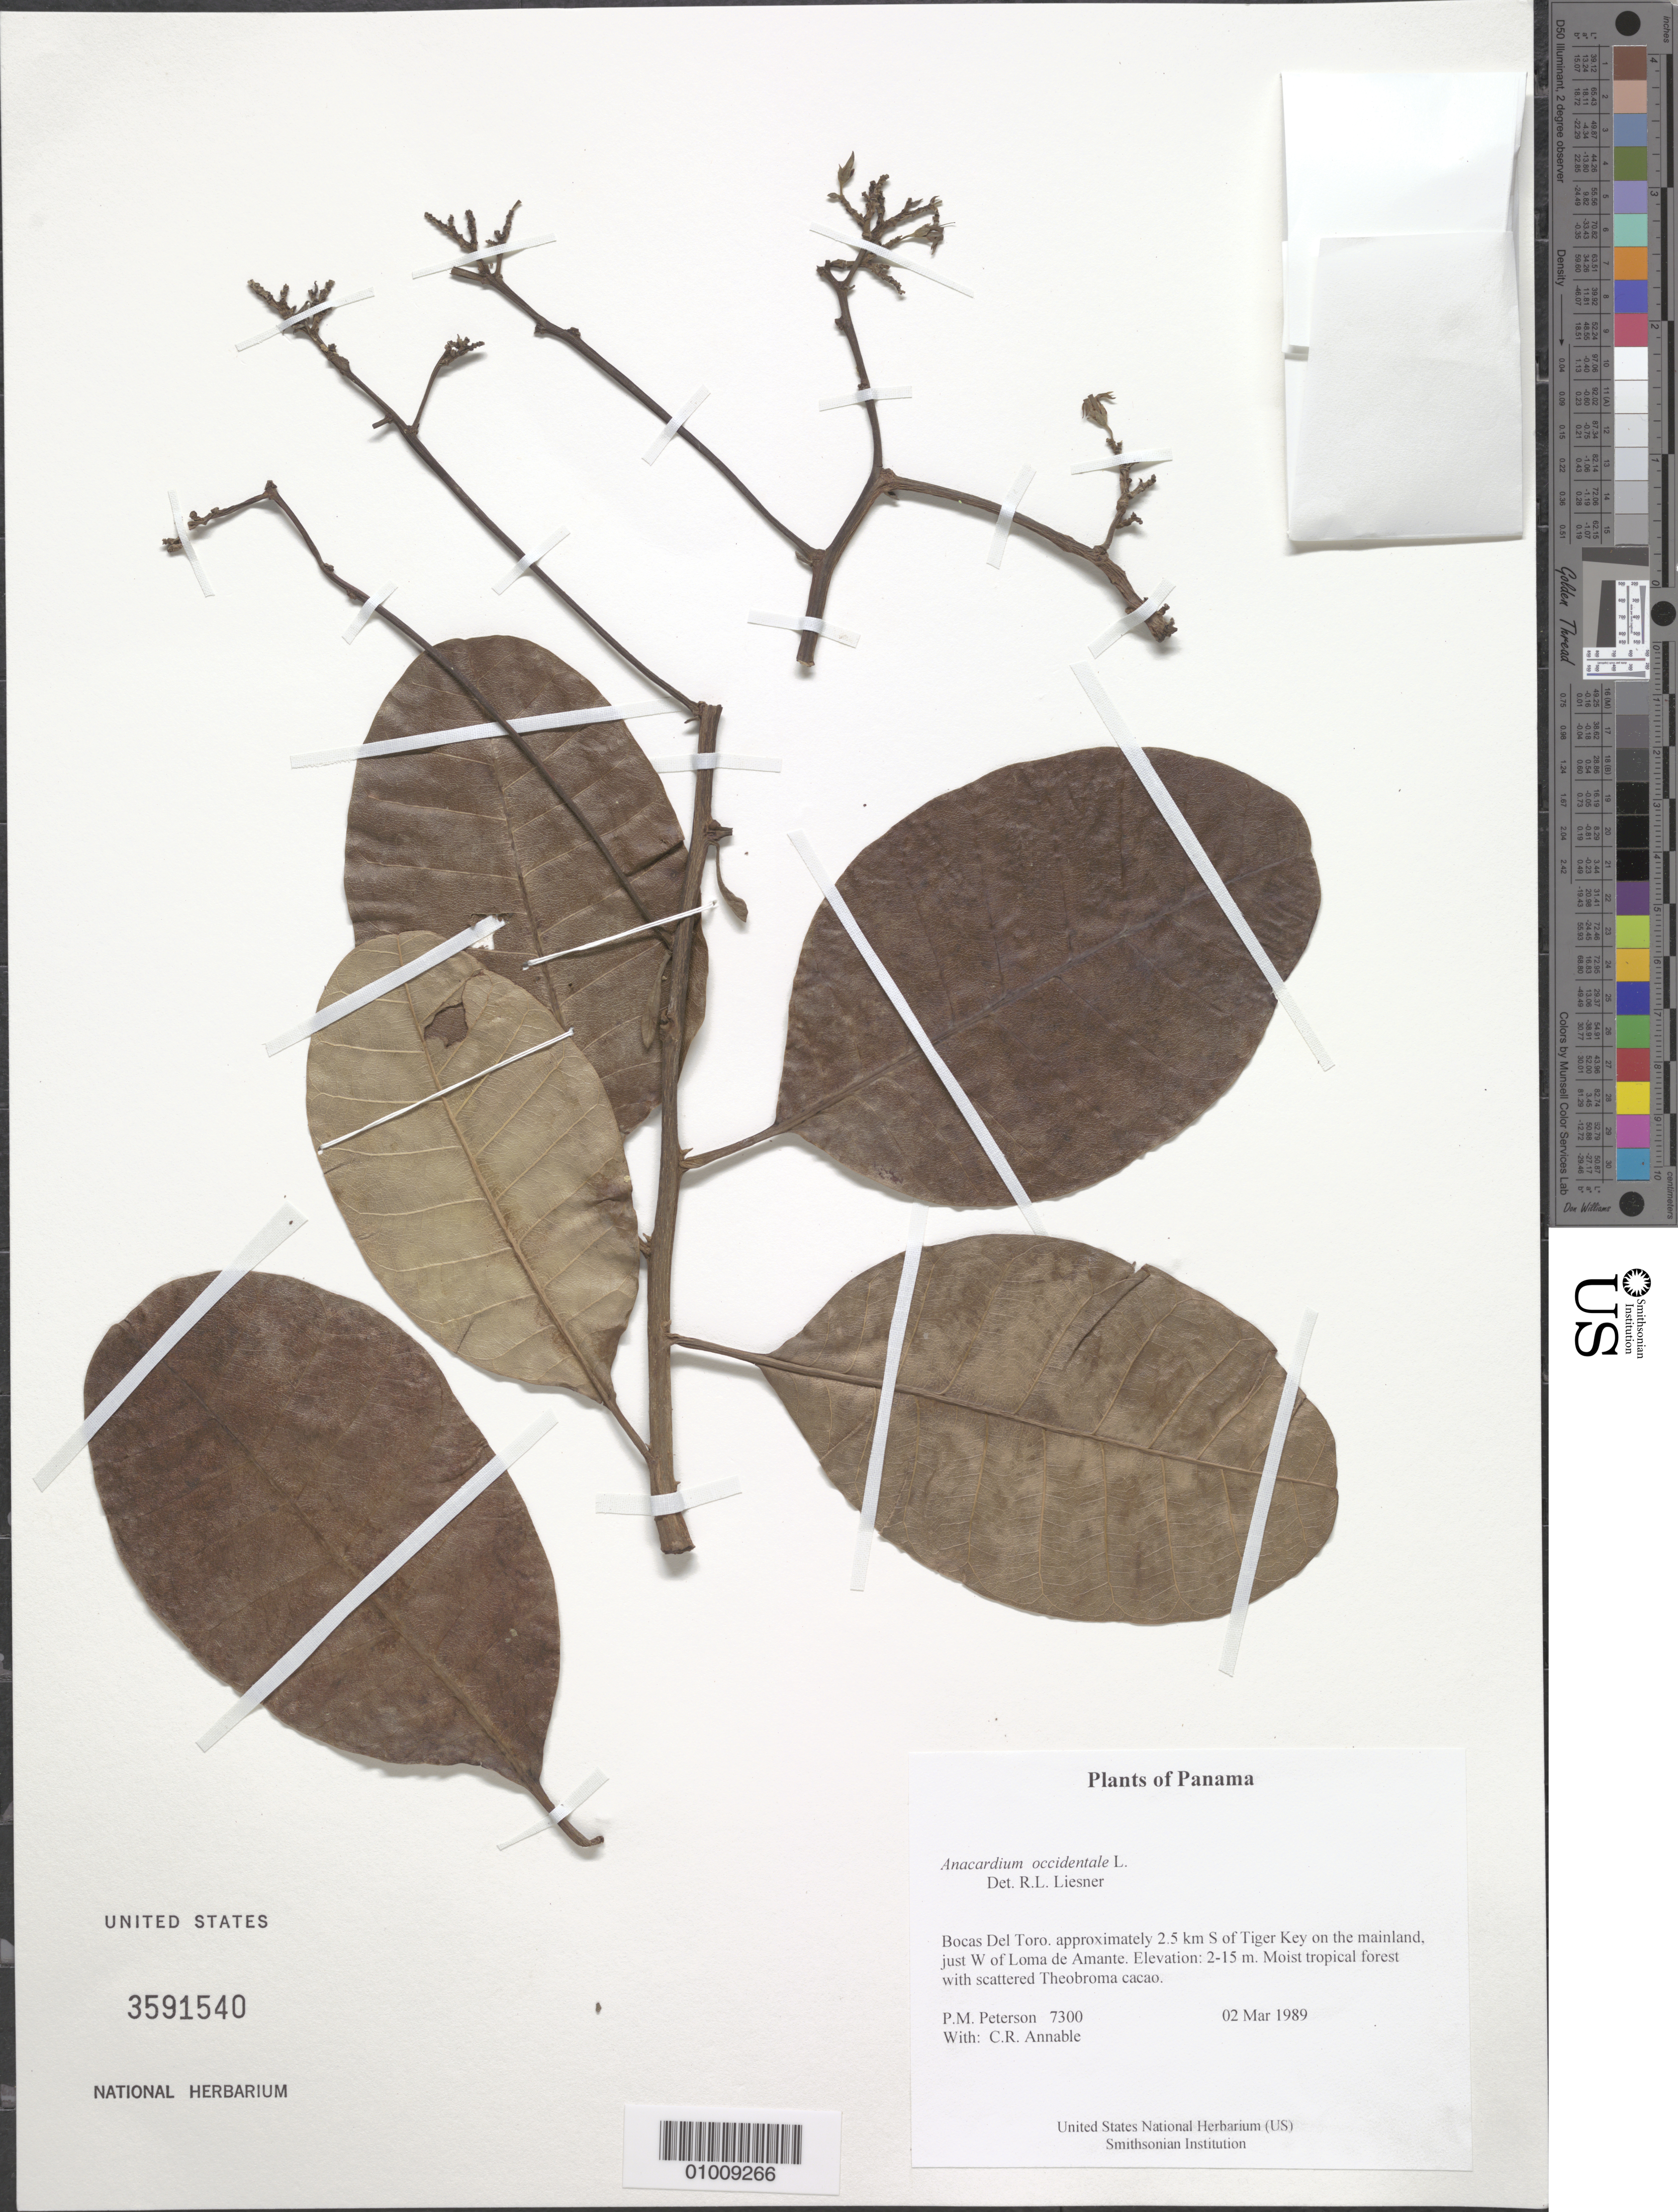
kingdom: Plantae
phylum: Tracheophyta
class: Magnoliopsida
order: Sapindales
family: Anacardiaceae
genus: Anacardium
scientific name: Anacardium occidentale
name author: L.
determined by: Liesner, R. L.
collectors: P. M. Peterson & C. R. Annable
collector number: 07300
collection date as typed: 02 Mar 1989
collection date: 1989-03-02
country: Panama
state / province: Bocas del Toro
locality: approximately 2.5 km S of Tiger Key on the mainland, just W of Loma de Amante.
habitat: Moist tropical forest with scattered Theobroma cacao.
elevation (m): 2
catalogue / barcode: US 3591540